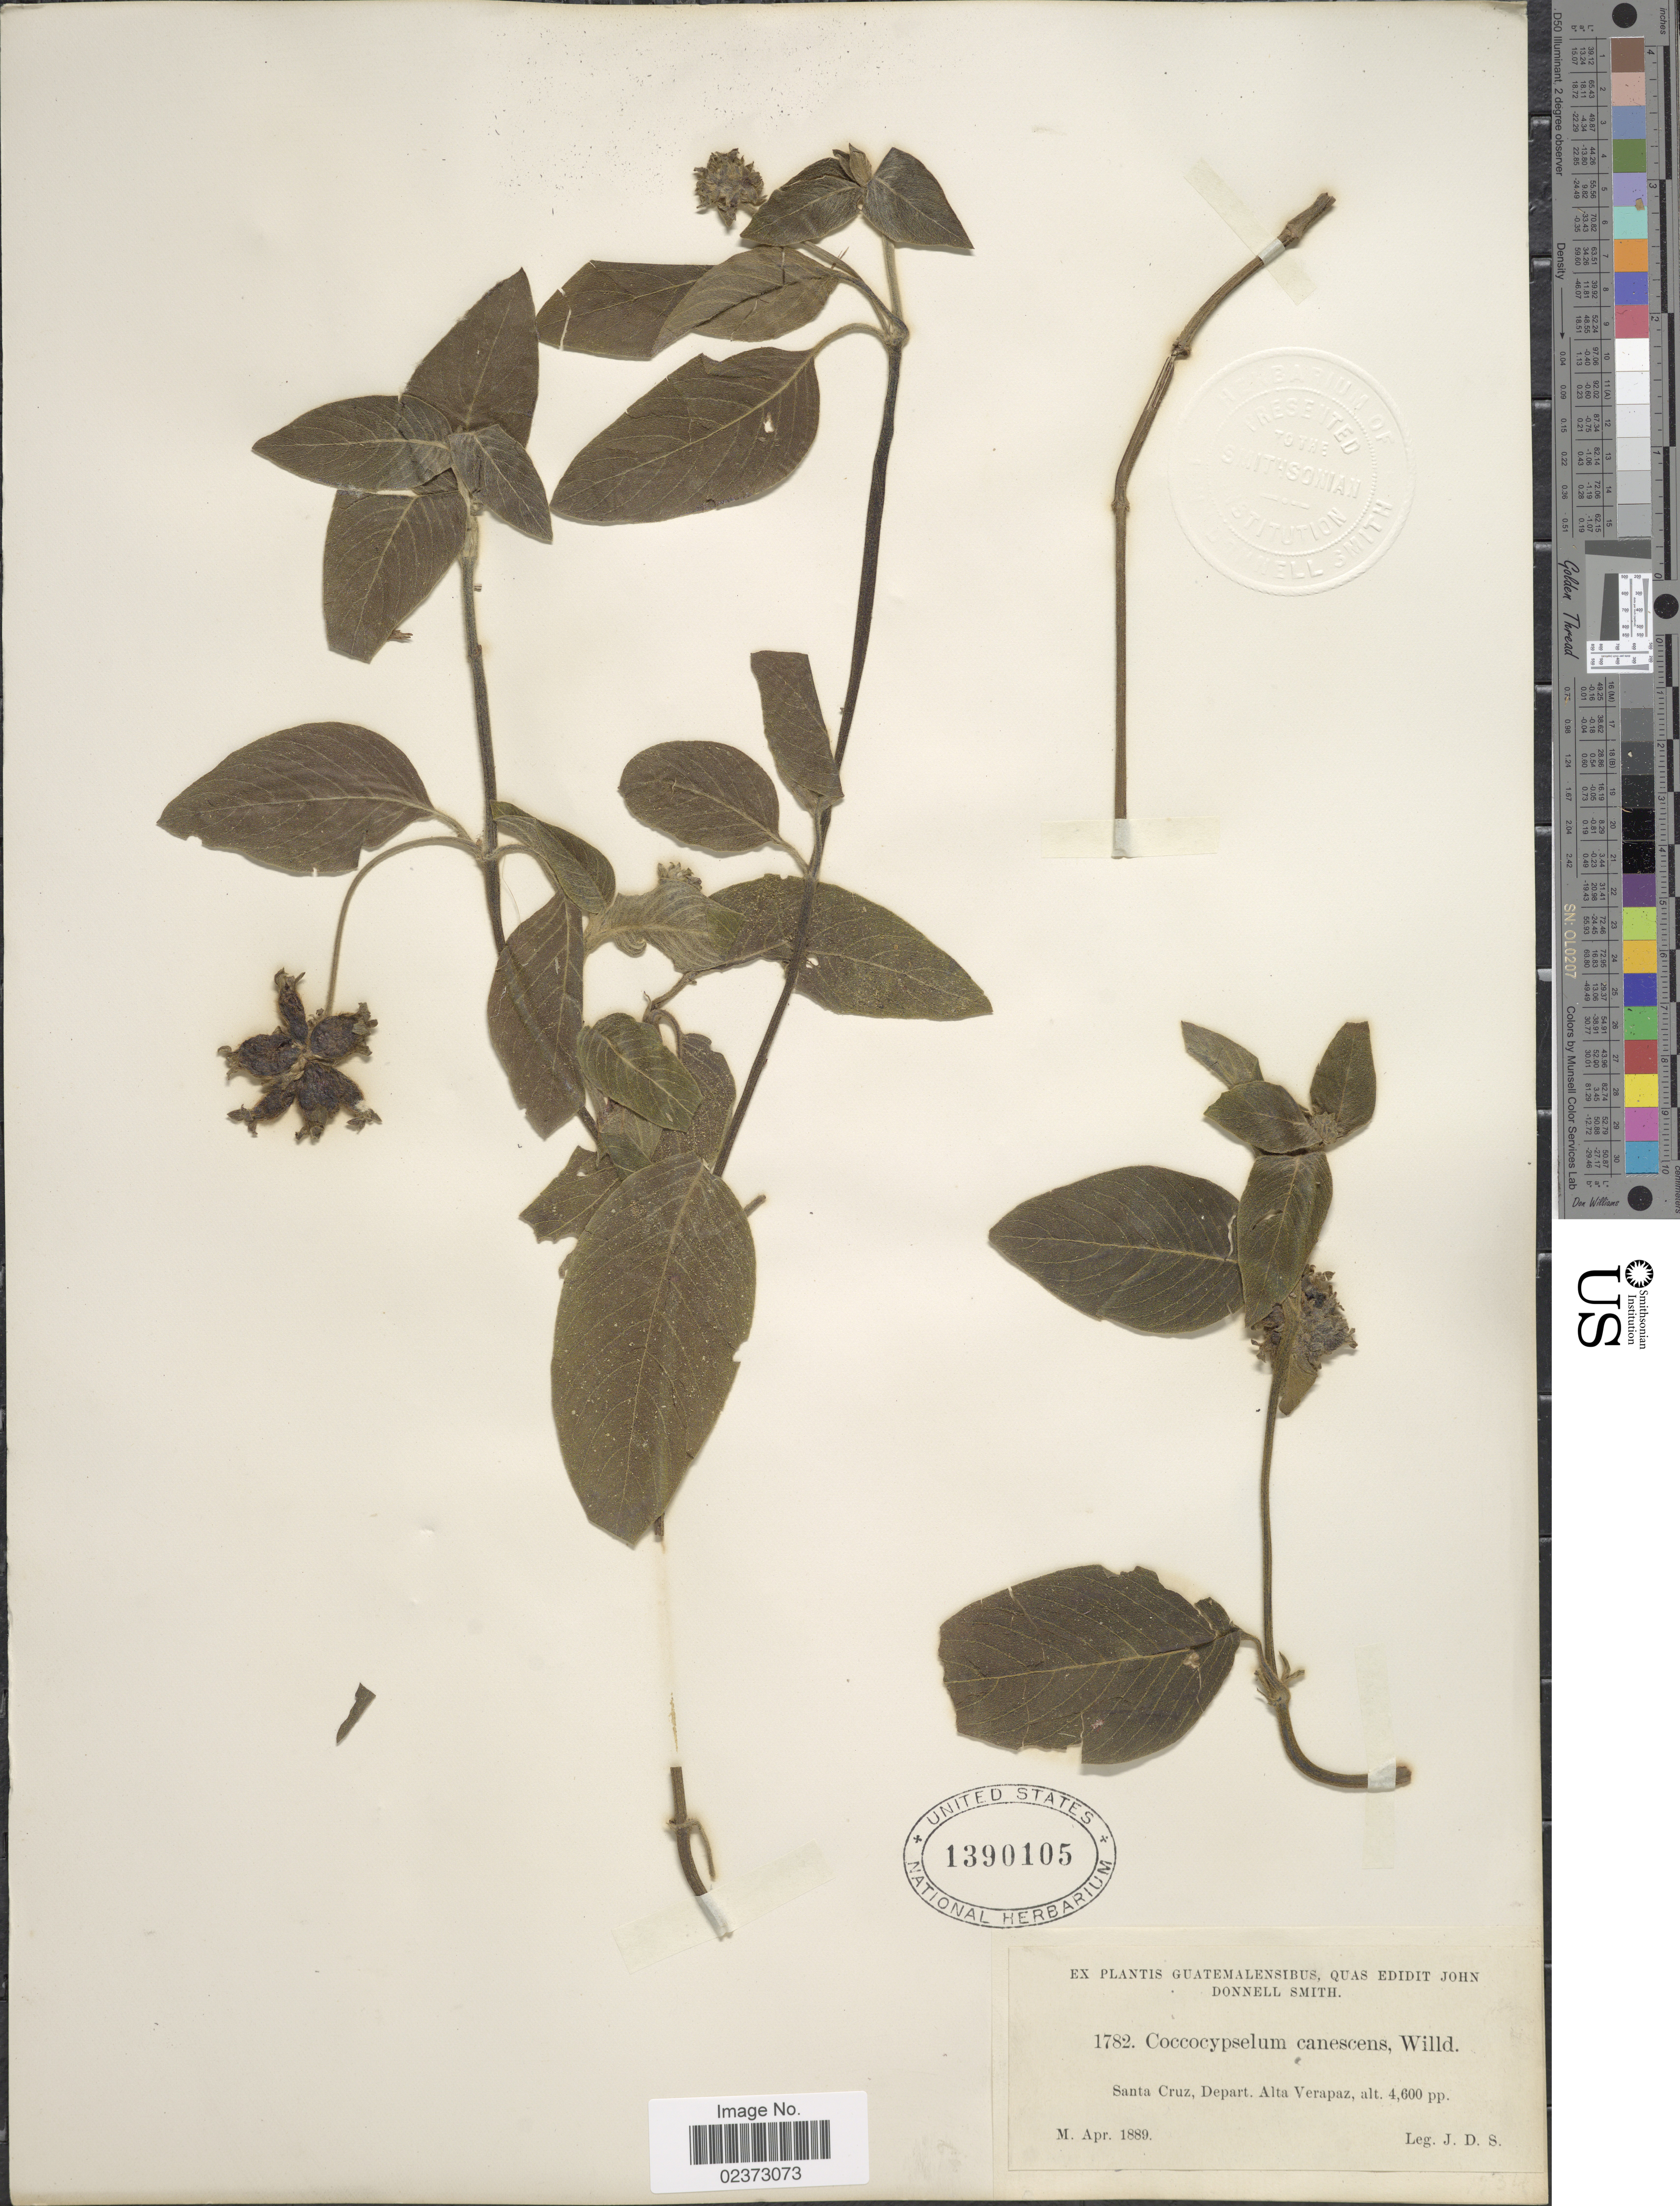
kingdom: Plantae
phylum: Tracheophyta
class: Magnoliopsida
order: Gentianales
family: Rubiaceae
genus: Coccocypselum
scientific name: Coccocypselum lanceolatum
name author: (Ruiz & Pav.) Pers.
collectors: J. Donnell Smith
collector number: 1782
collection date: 1899-04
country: Guatemala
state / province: Alta Verapaz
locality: Santa Cruz, Depart, Alta Verapaz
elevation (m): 1402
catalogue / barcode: US 1390105